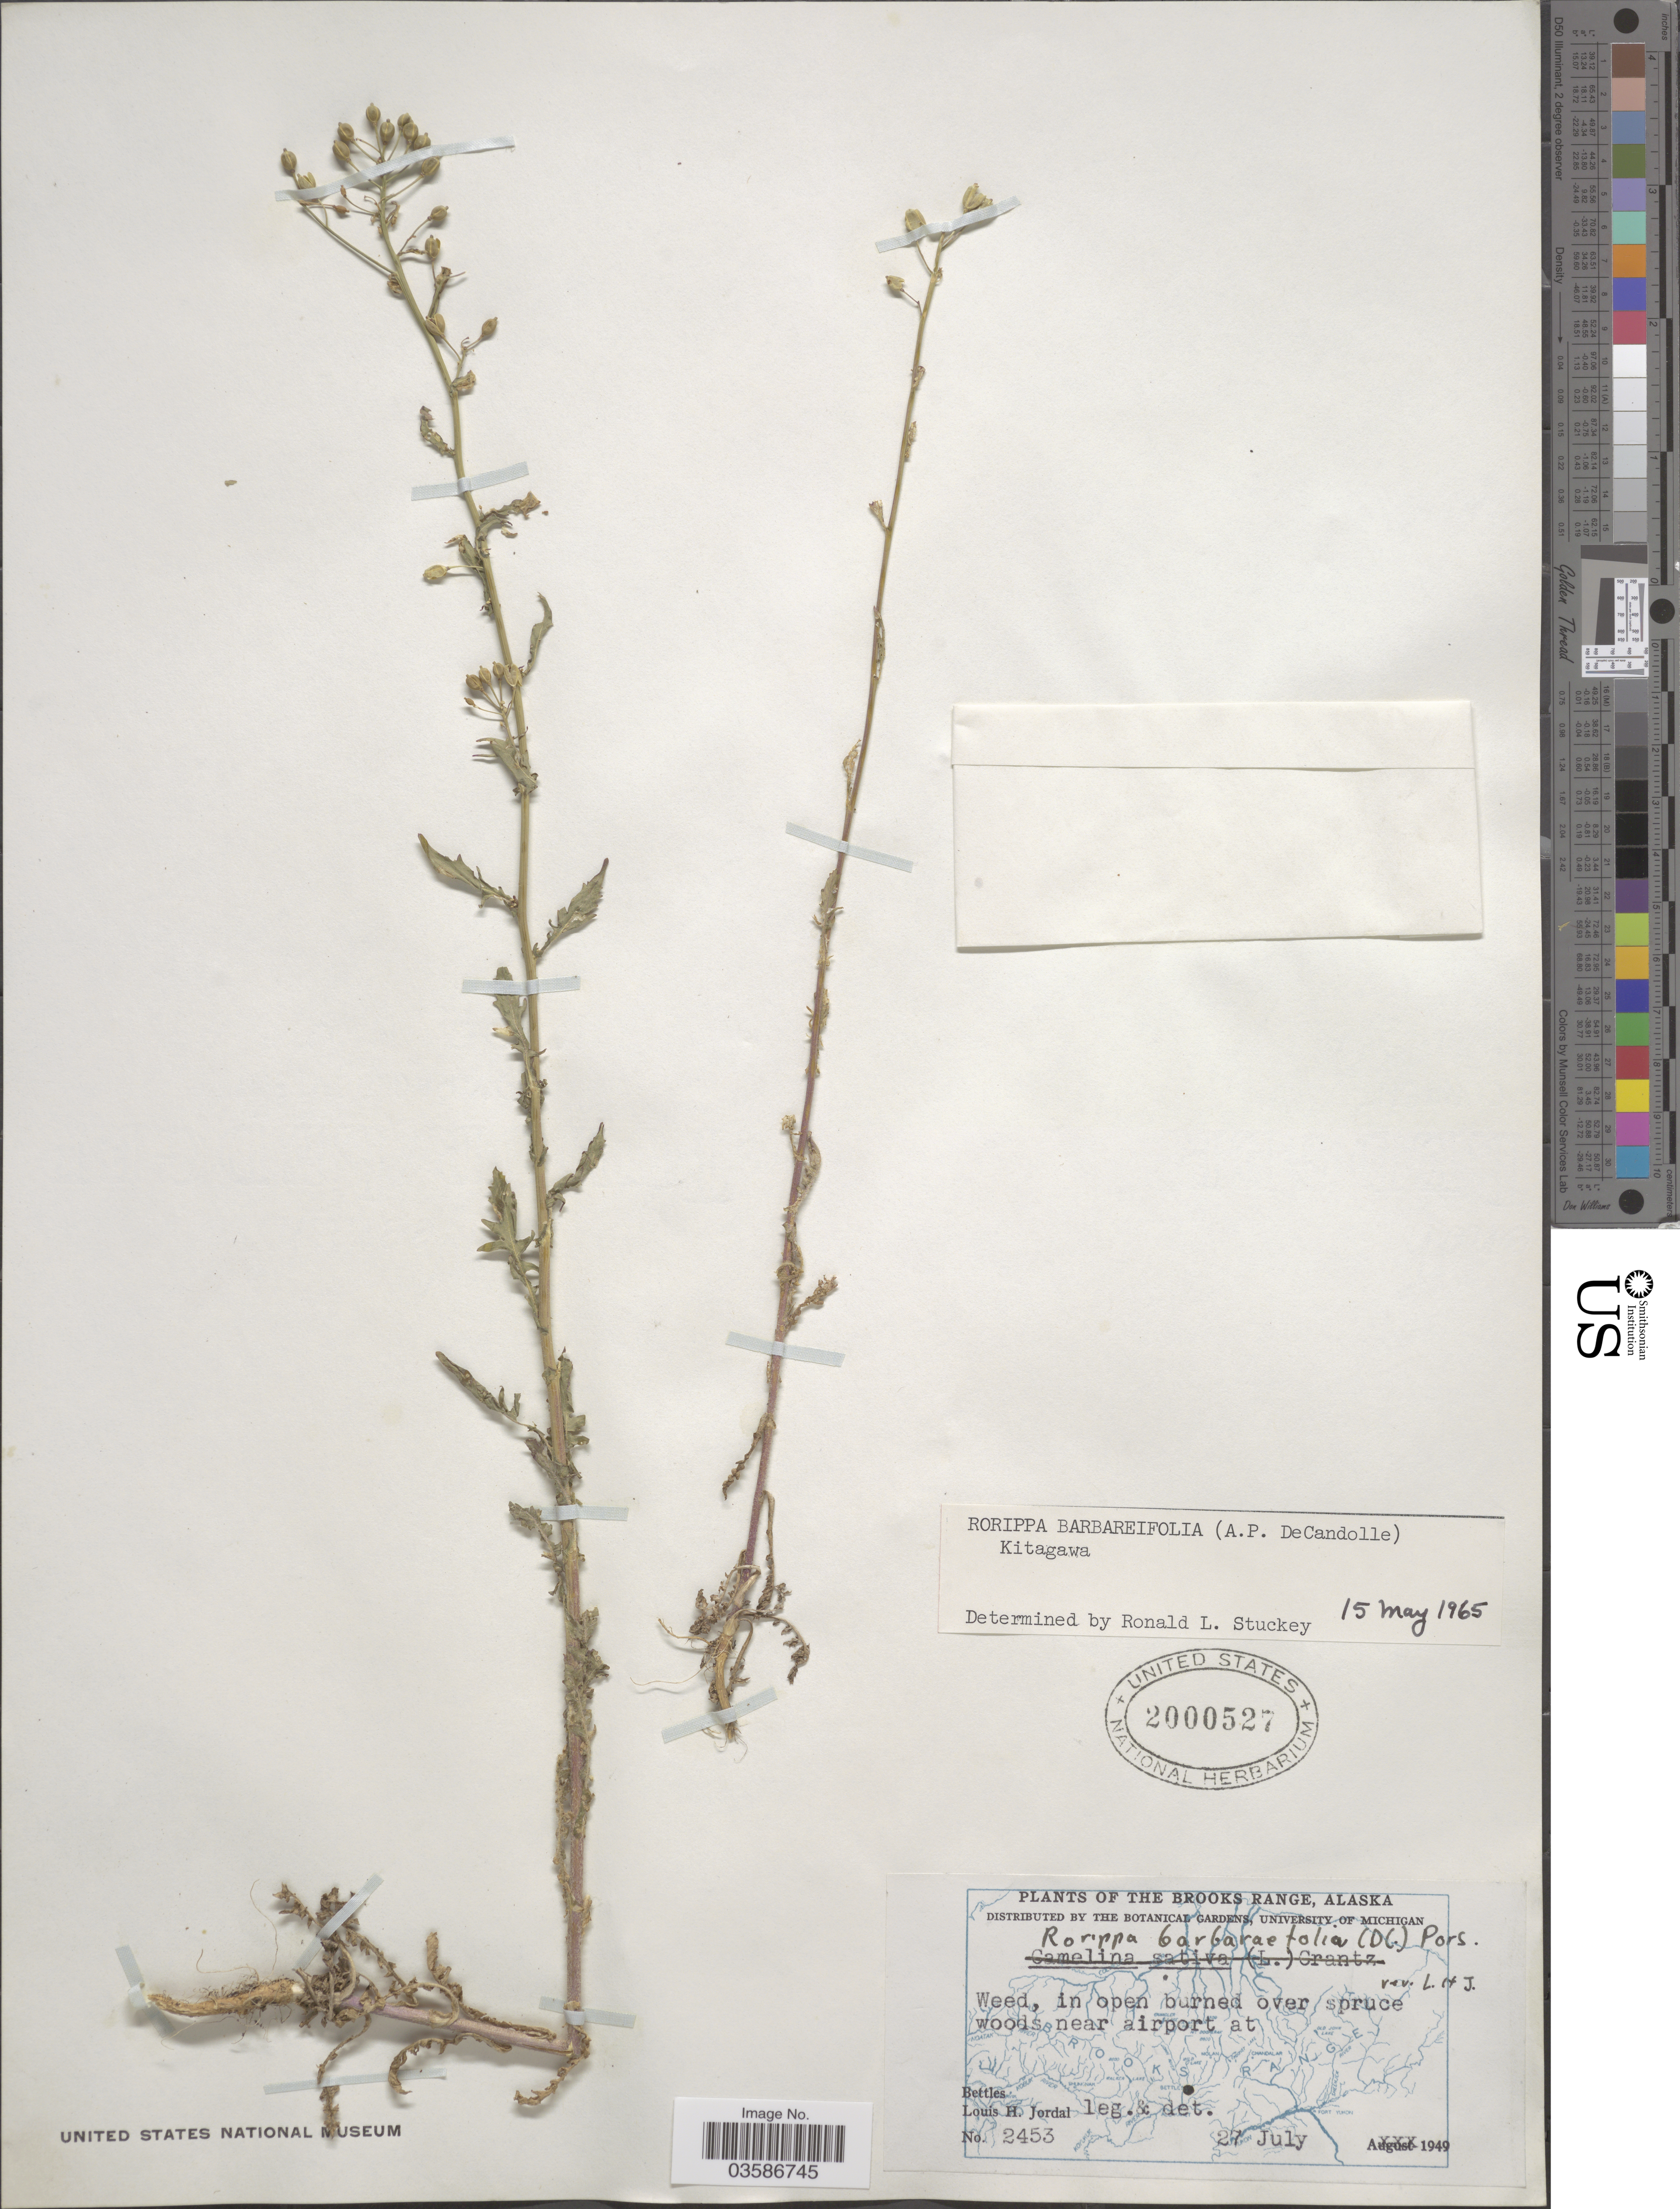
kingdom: Plantae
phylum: Tracheophyta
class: Magnoliopsida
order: Brassicales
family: Brassicaceae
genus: Rorippa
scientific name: Rorippa barbareifolia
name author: (DC.) Kitag.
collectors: L. Jordal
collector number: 2453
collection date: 1949-07-27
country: United States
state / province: Alaska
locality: The Brooks Range. Near airport at Bettles.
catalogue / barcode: US 2000527